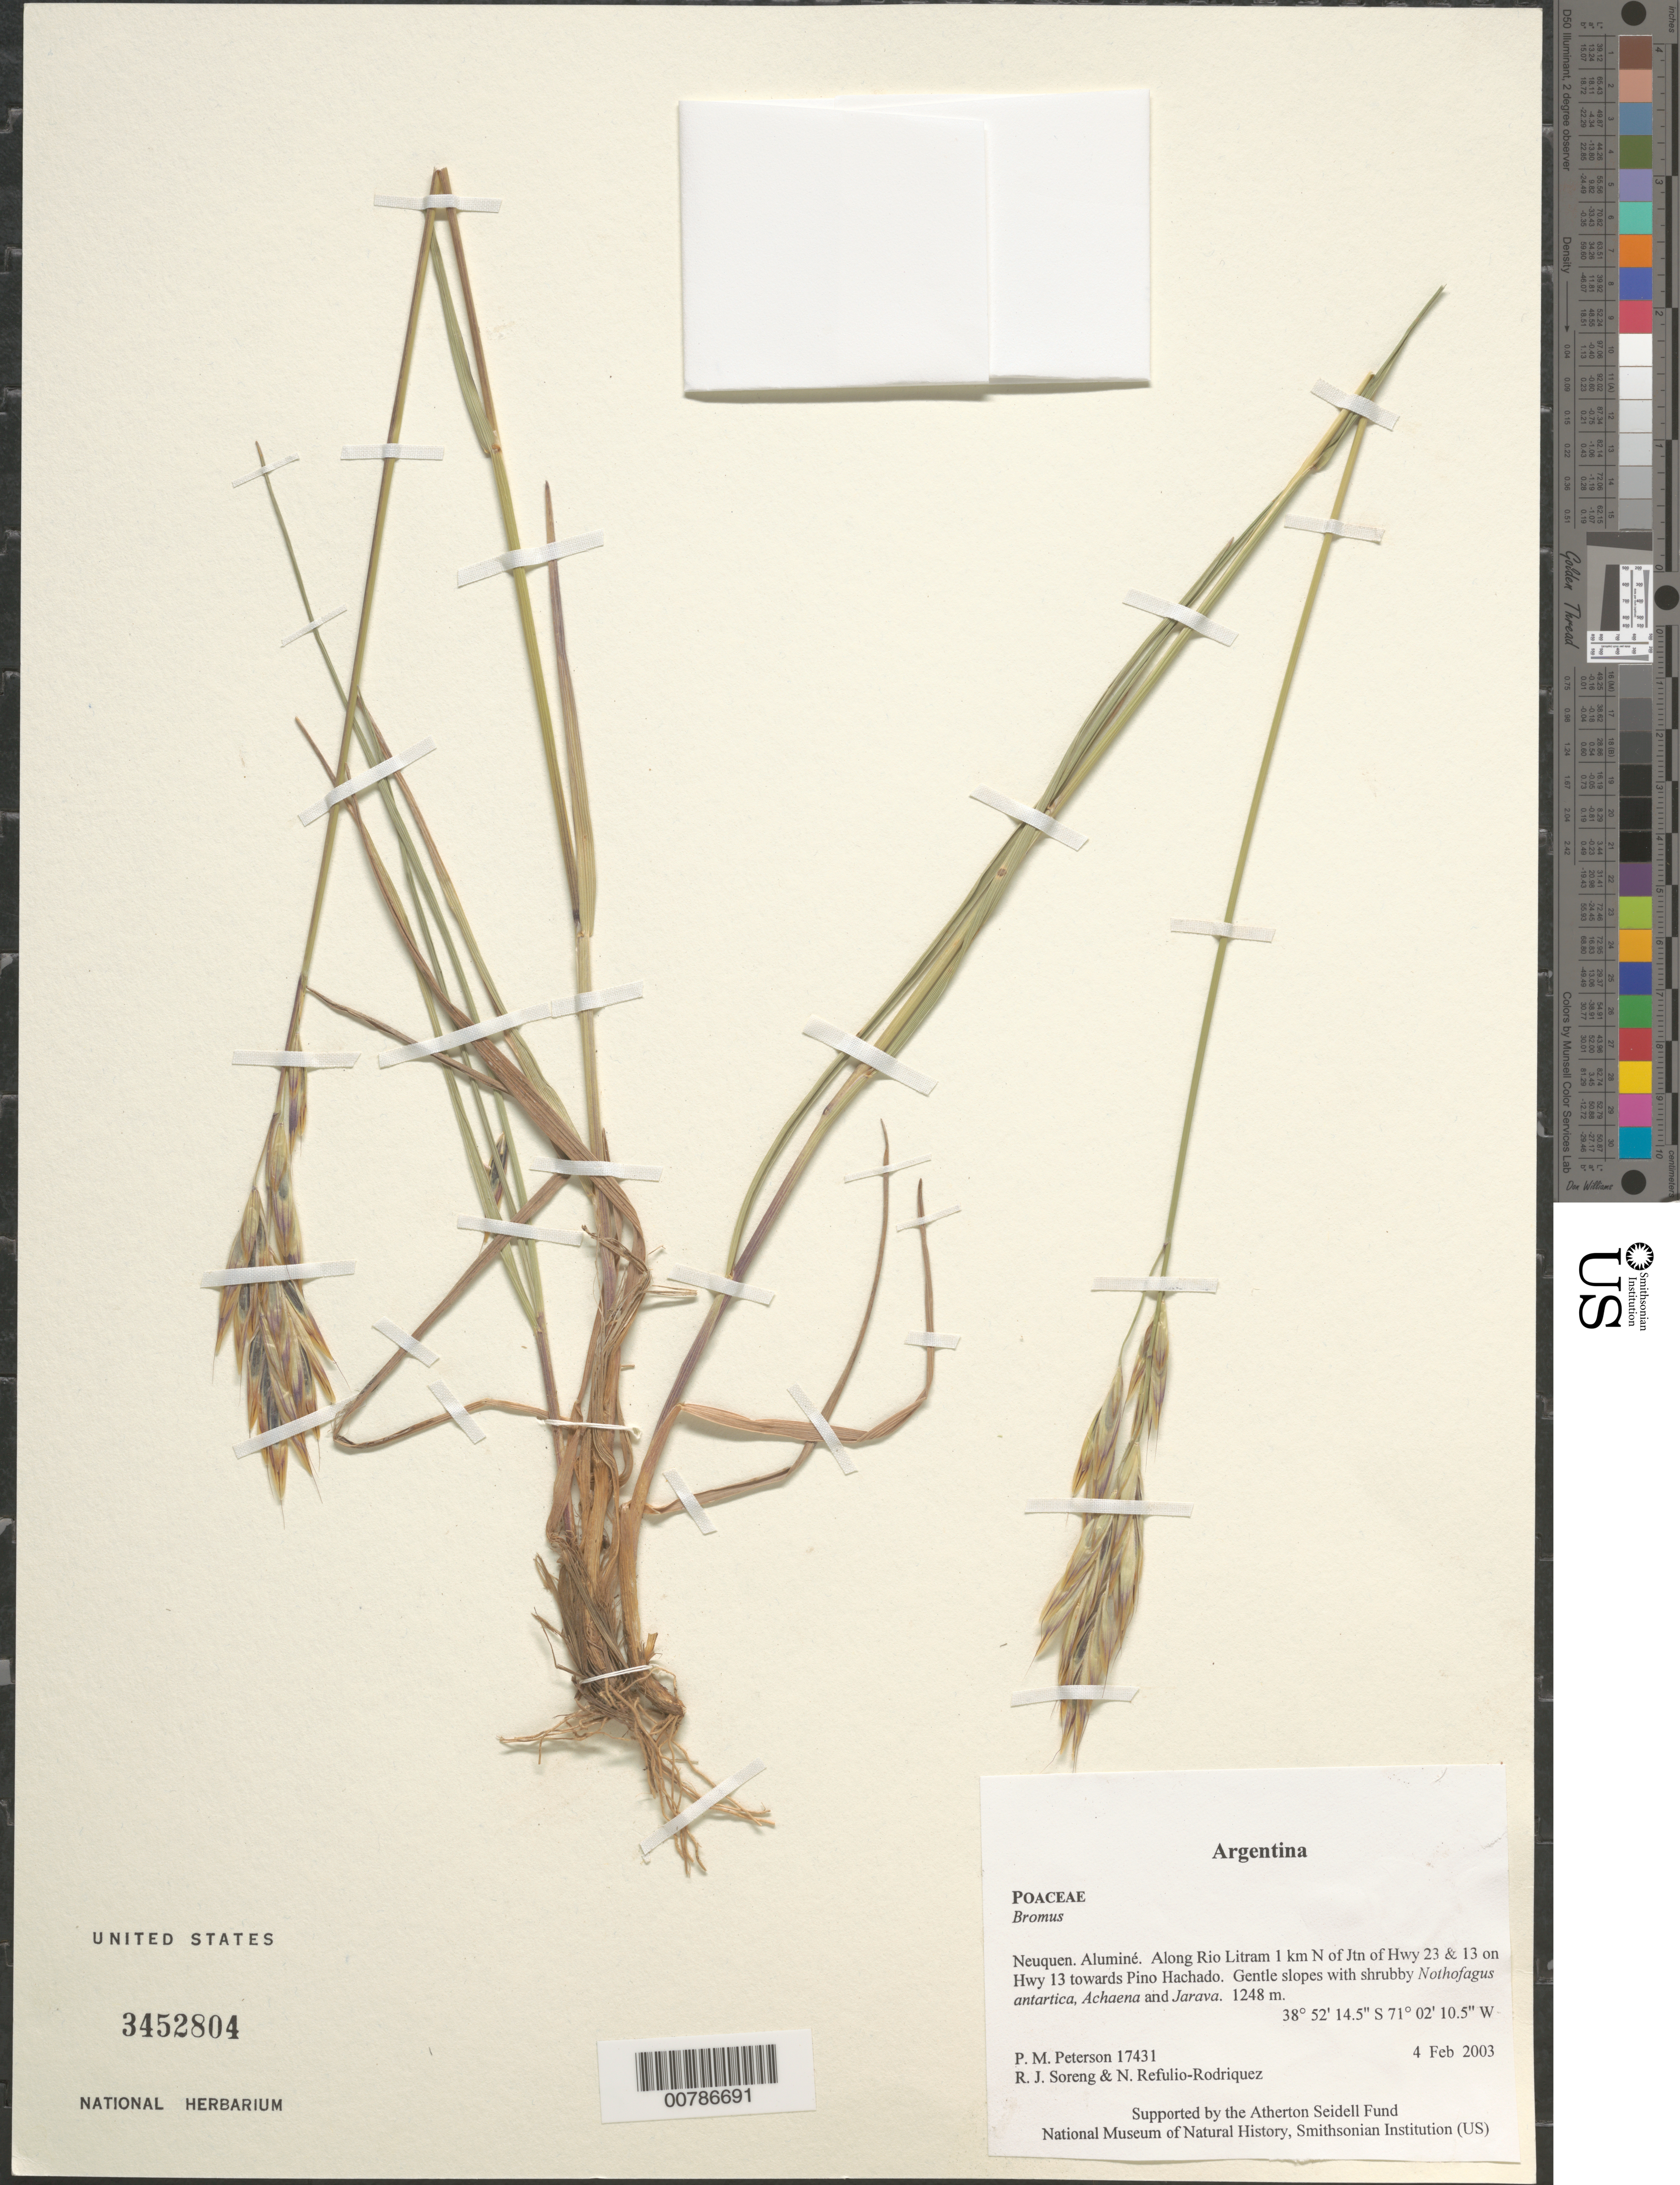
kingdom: Plantae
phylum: Tracheophyta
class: Liliopsida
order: Poales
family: Poaceae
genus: Bromus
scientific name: Bromus sp.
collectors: P. M. Peterson, R. J. Soreng & N. Refulio-Rodríguez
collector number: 17431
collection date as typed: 04 Feb 2003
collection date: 2003-02-04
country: Argentina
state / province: Neuquen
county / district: Aluminé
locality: Along Rio Litram 1 km N of Jtn of Hwy 23 & 13 on Hwy 13 towards Pino Hachado. Gentle slopes with shrubby Nothofagus antartica, Achaena and Jarava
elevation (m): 1248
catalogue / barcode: US 3452804